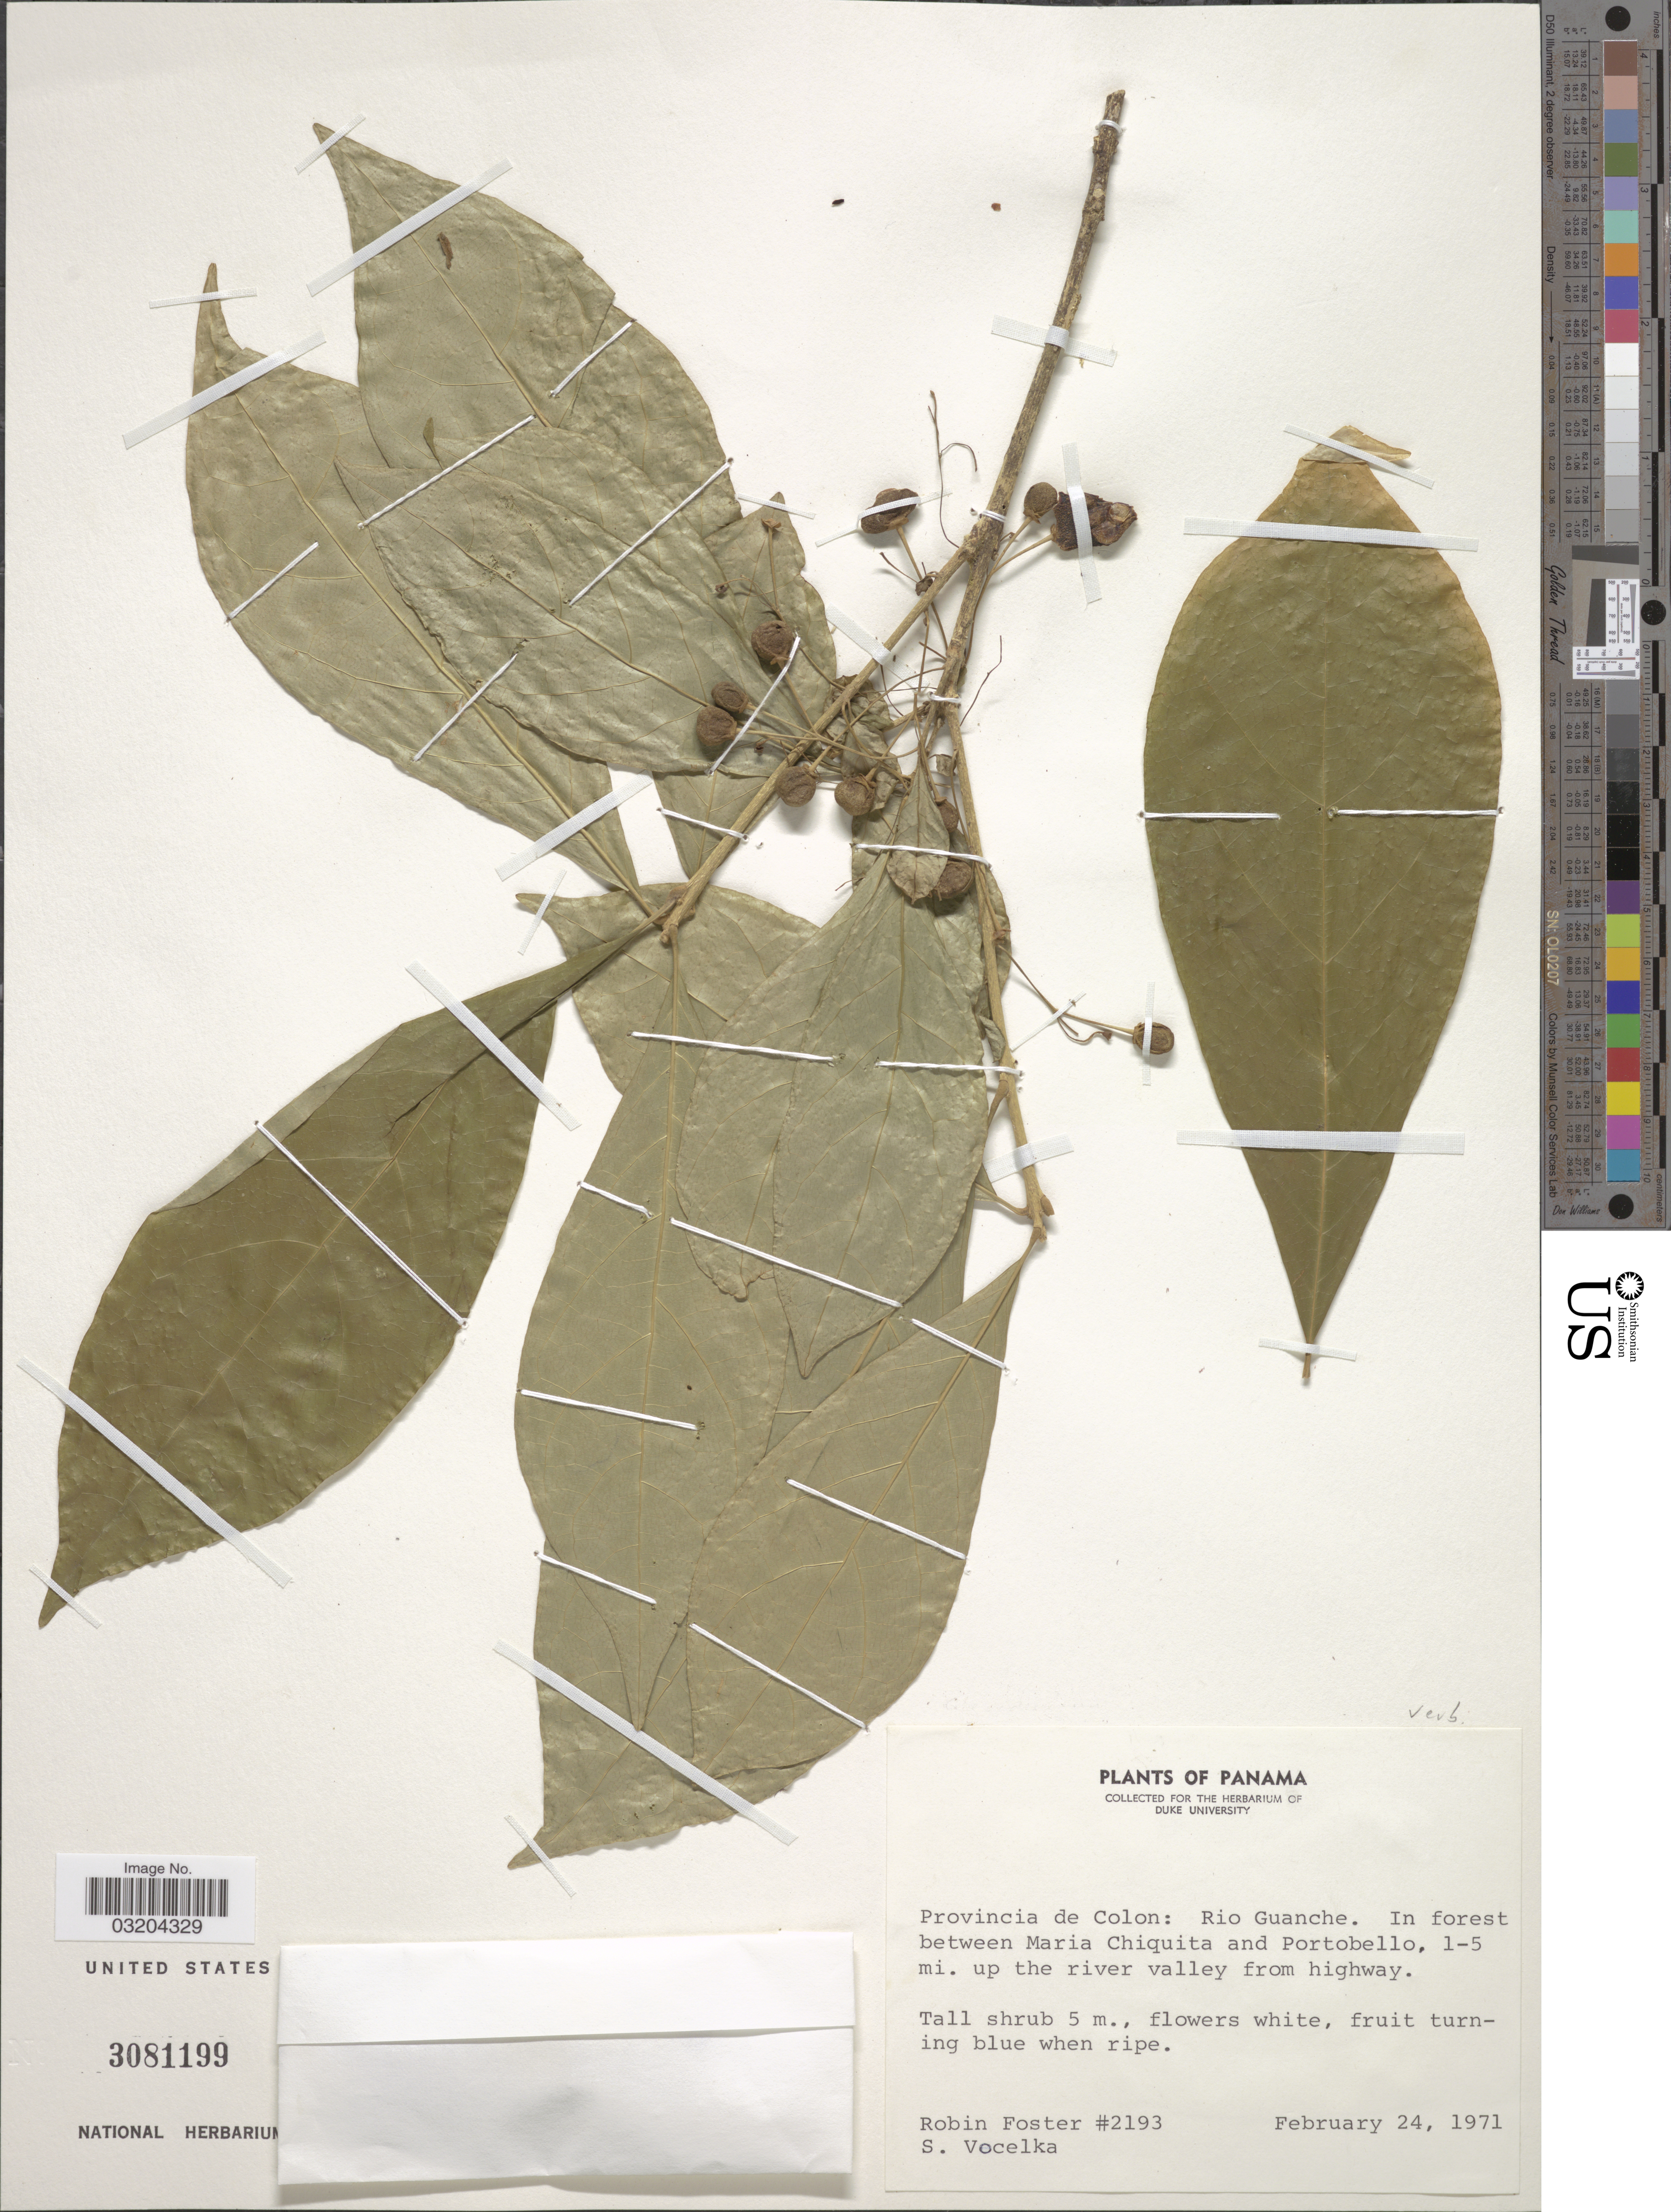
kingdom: Plantae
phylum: Tracheophyta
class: Magnoliopsida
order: Lamiales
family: Lamiaceae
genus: Aegiphila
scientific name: Aegiphila costaricensis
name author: Moldenke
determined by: Pool, A., (MO), Missouri Botanical Garden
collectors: R. B. Foster & S. Vocelka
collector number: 2193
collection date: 1971-02-24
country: Panama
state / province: Colón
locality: Rio Guanche. In forest between Maria Chiquita and Portobello, 1-5 mi. up the river valley from highway.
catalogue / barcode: US 3081199